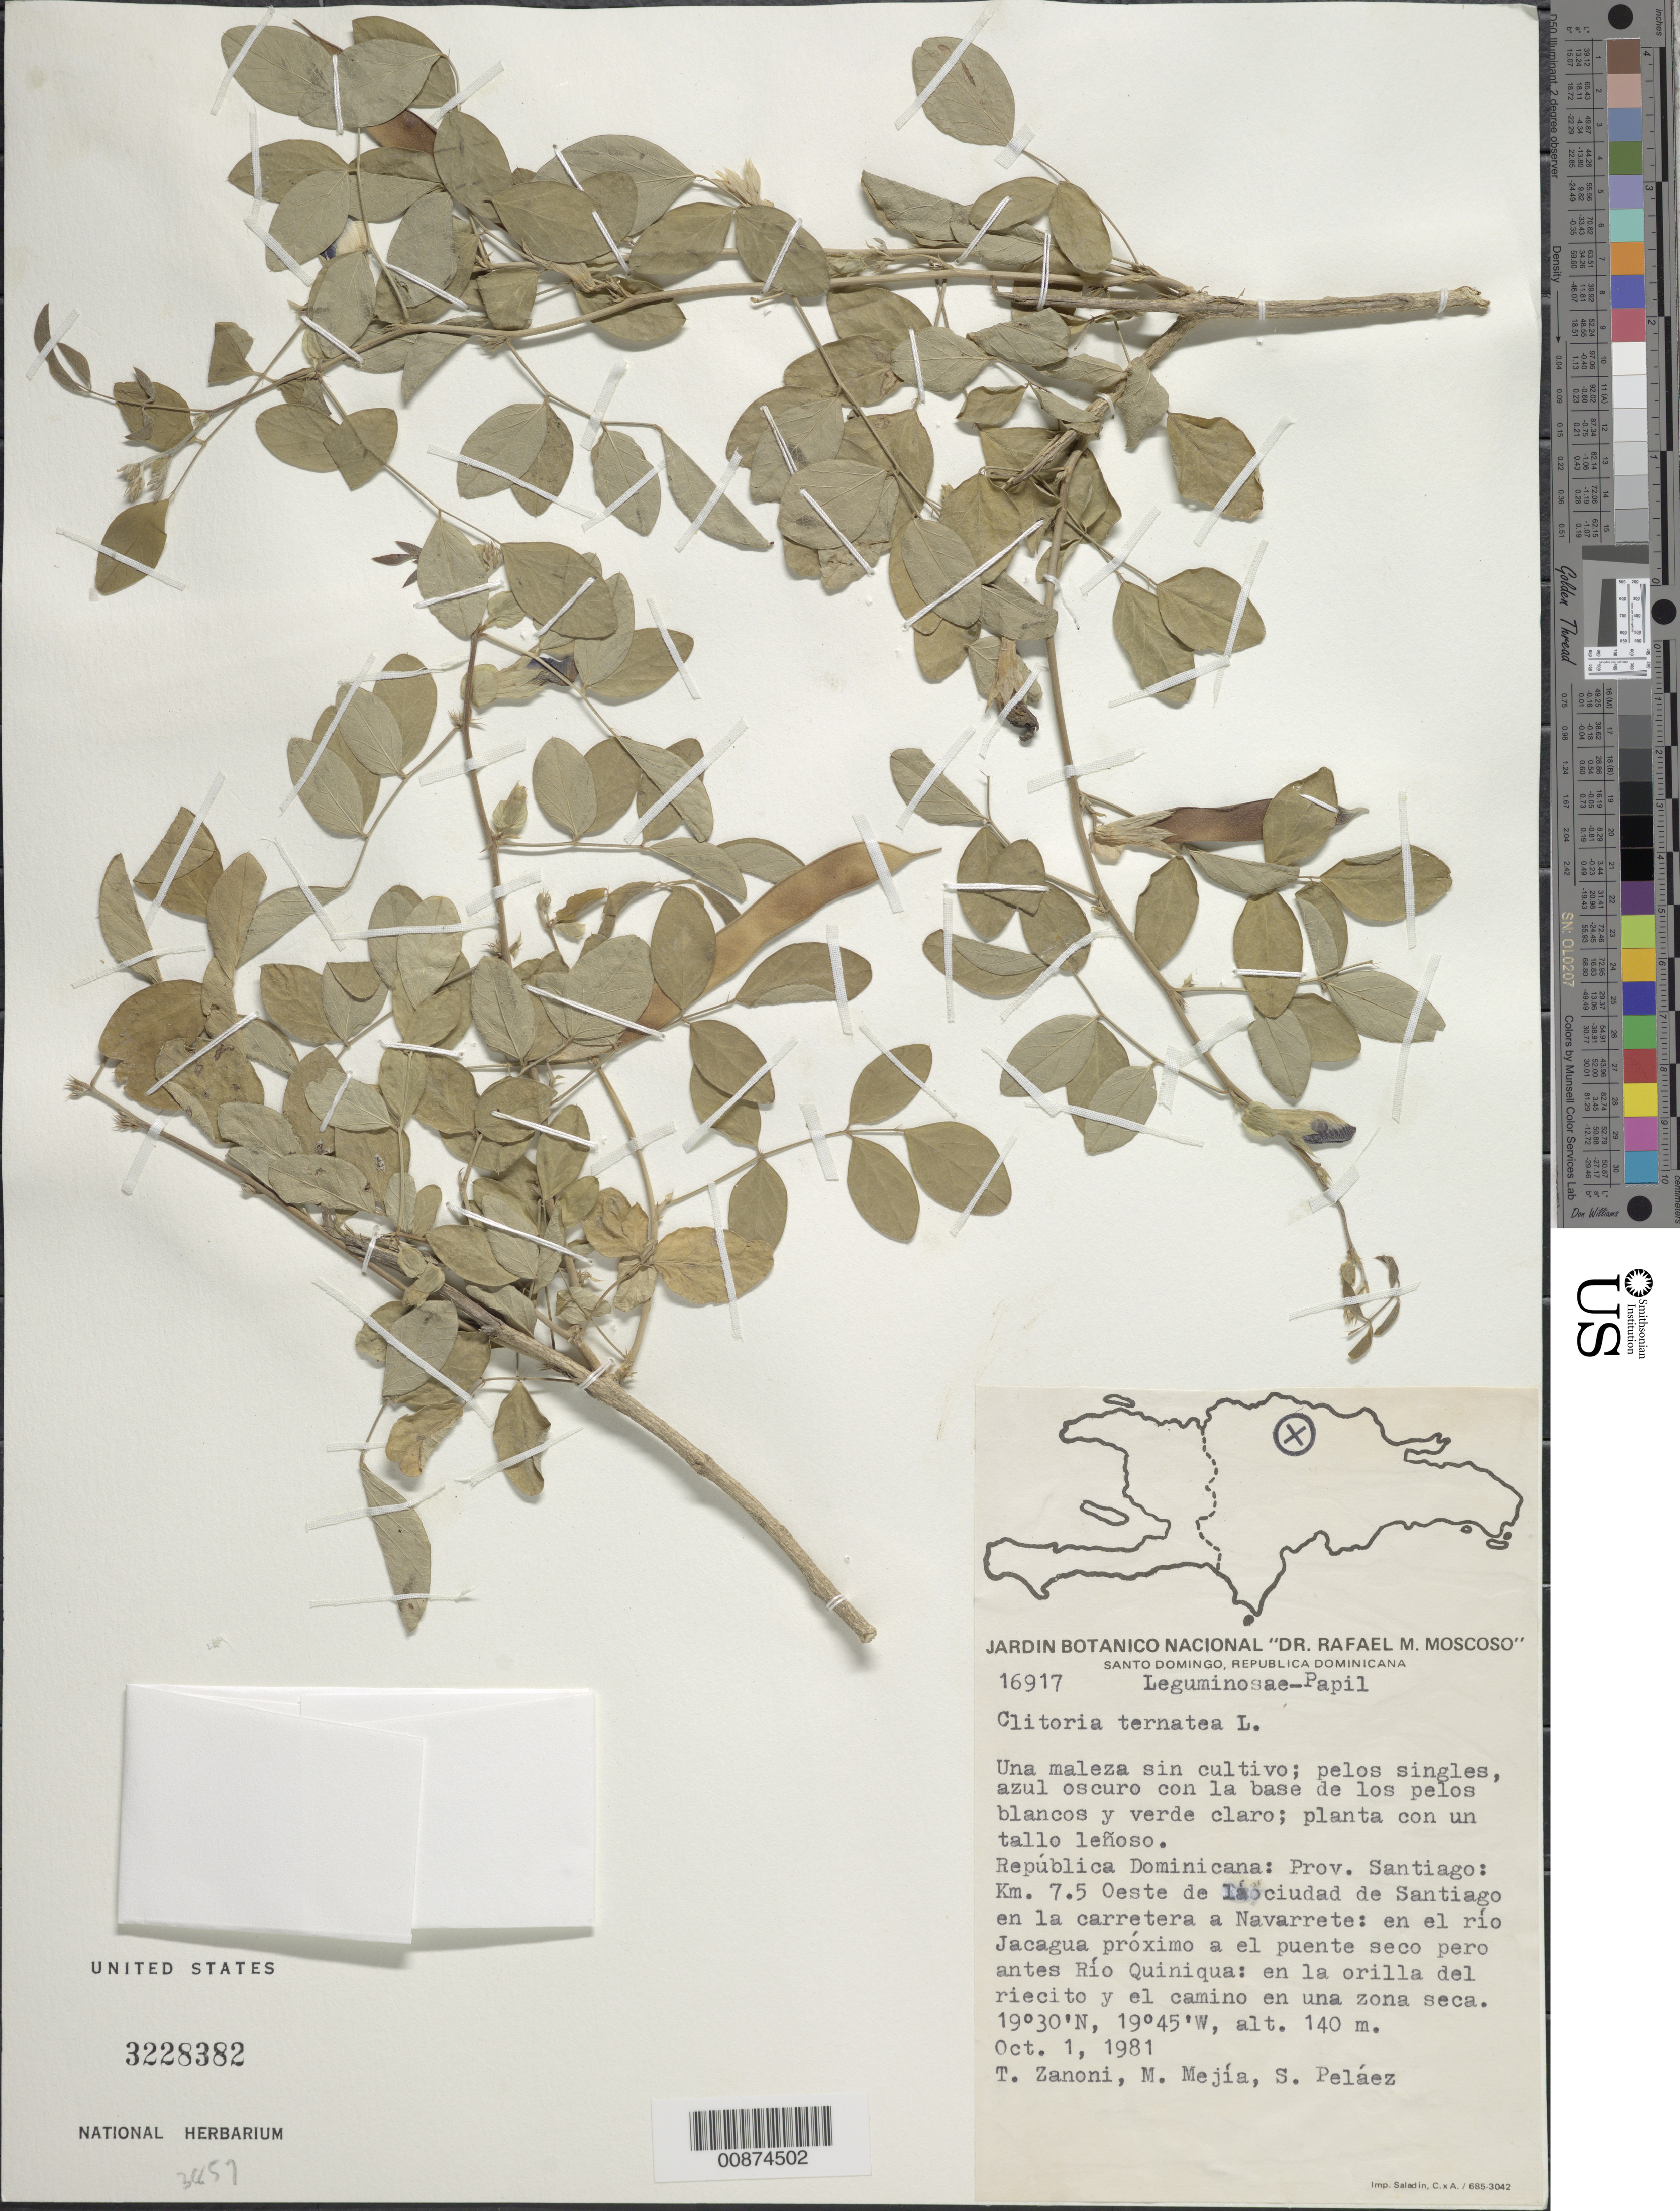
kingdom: Plantae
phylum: Tracheophyta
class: Magnoliopsida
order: Fabales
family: Fabaceae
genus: Clitoria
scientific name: Clitoria ternatea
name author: L.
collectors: T. A. Zanoni, M. Mejia & S. Pelaez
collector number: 16917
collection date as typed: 01 Oct 1981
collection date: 1981-10-01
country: Dominican Republic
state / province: Santiago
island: Hispaniola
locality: Km. 7.5 Oeste de la ciudad de Santiago en la carretera a Navarrete: en el río Jacagua próximo a el puente seco pero antes Río Quiniqua.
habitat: Una maleza sin cultivo. En la orilla del riecito y el camino en una zona seca.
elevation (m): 140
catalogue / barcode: US 3228382